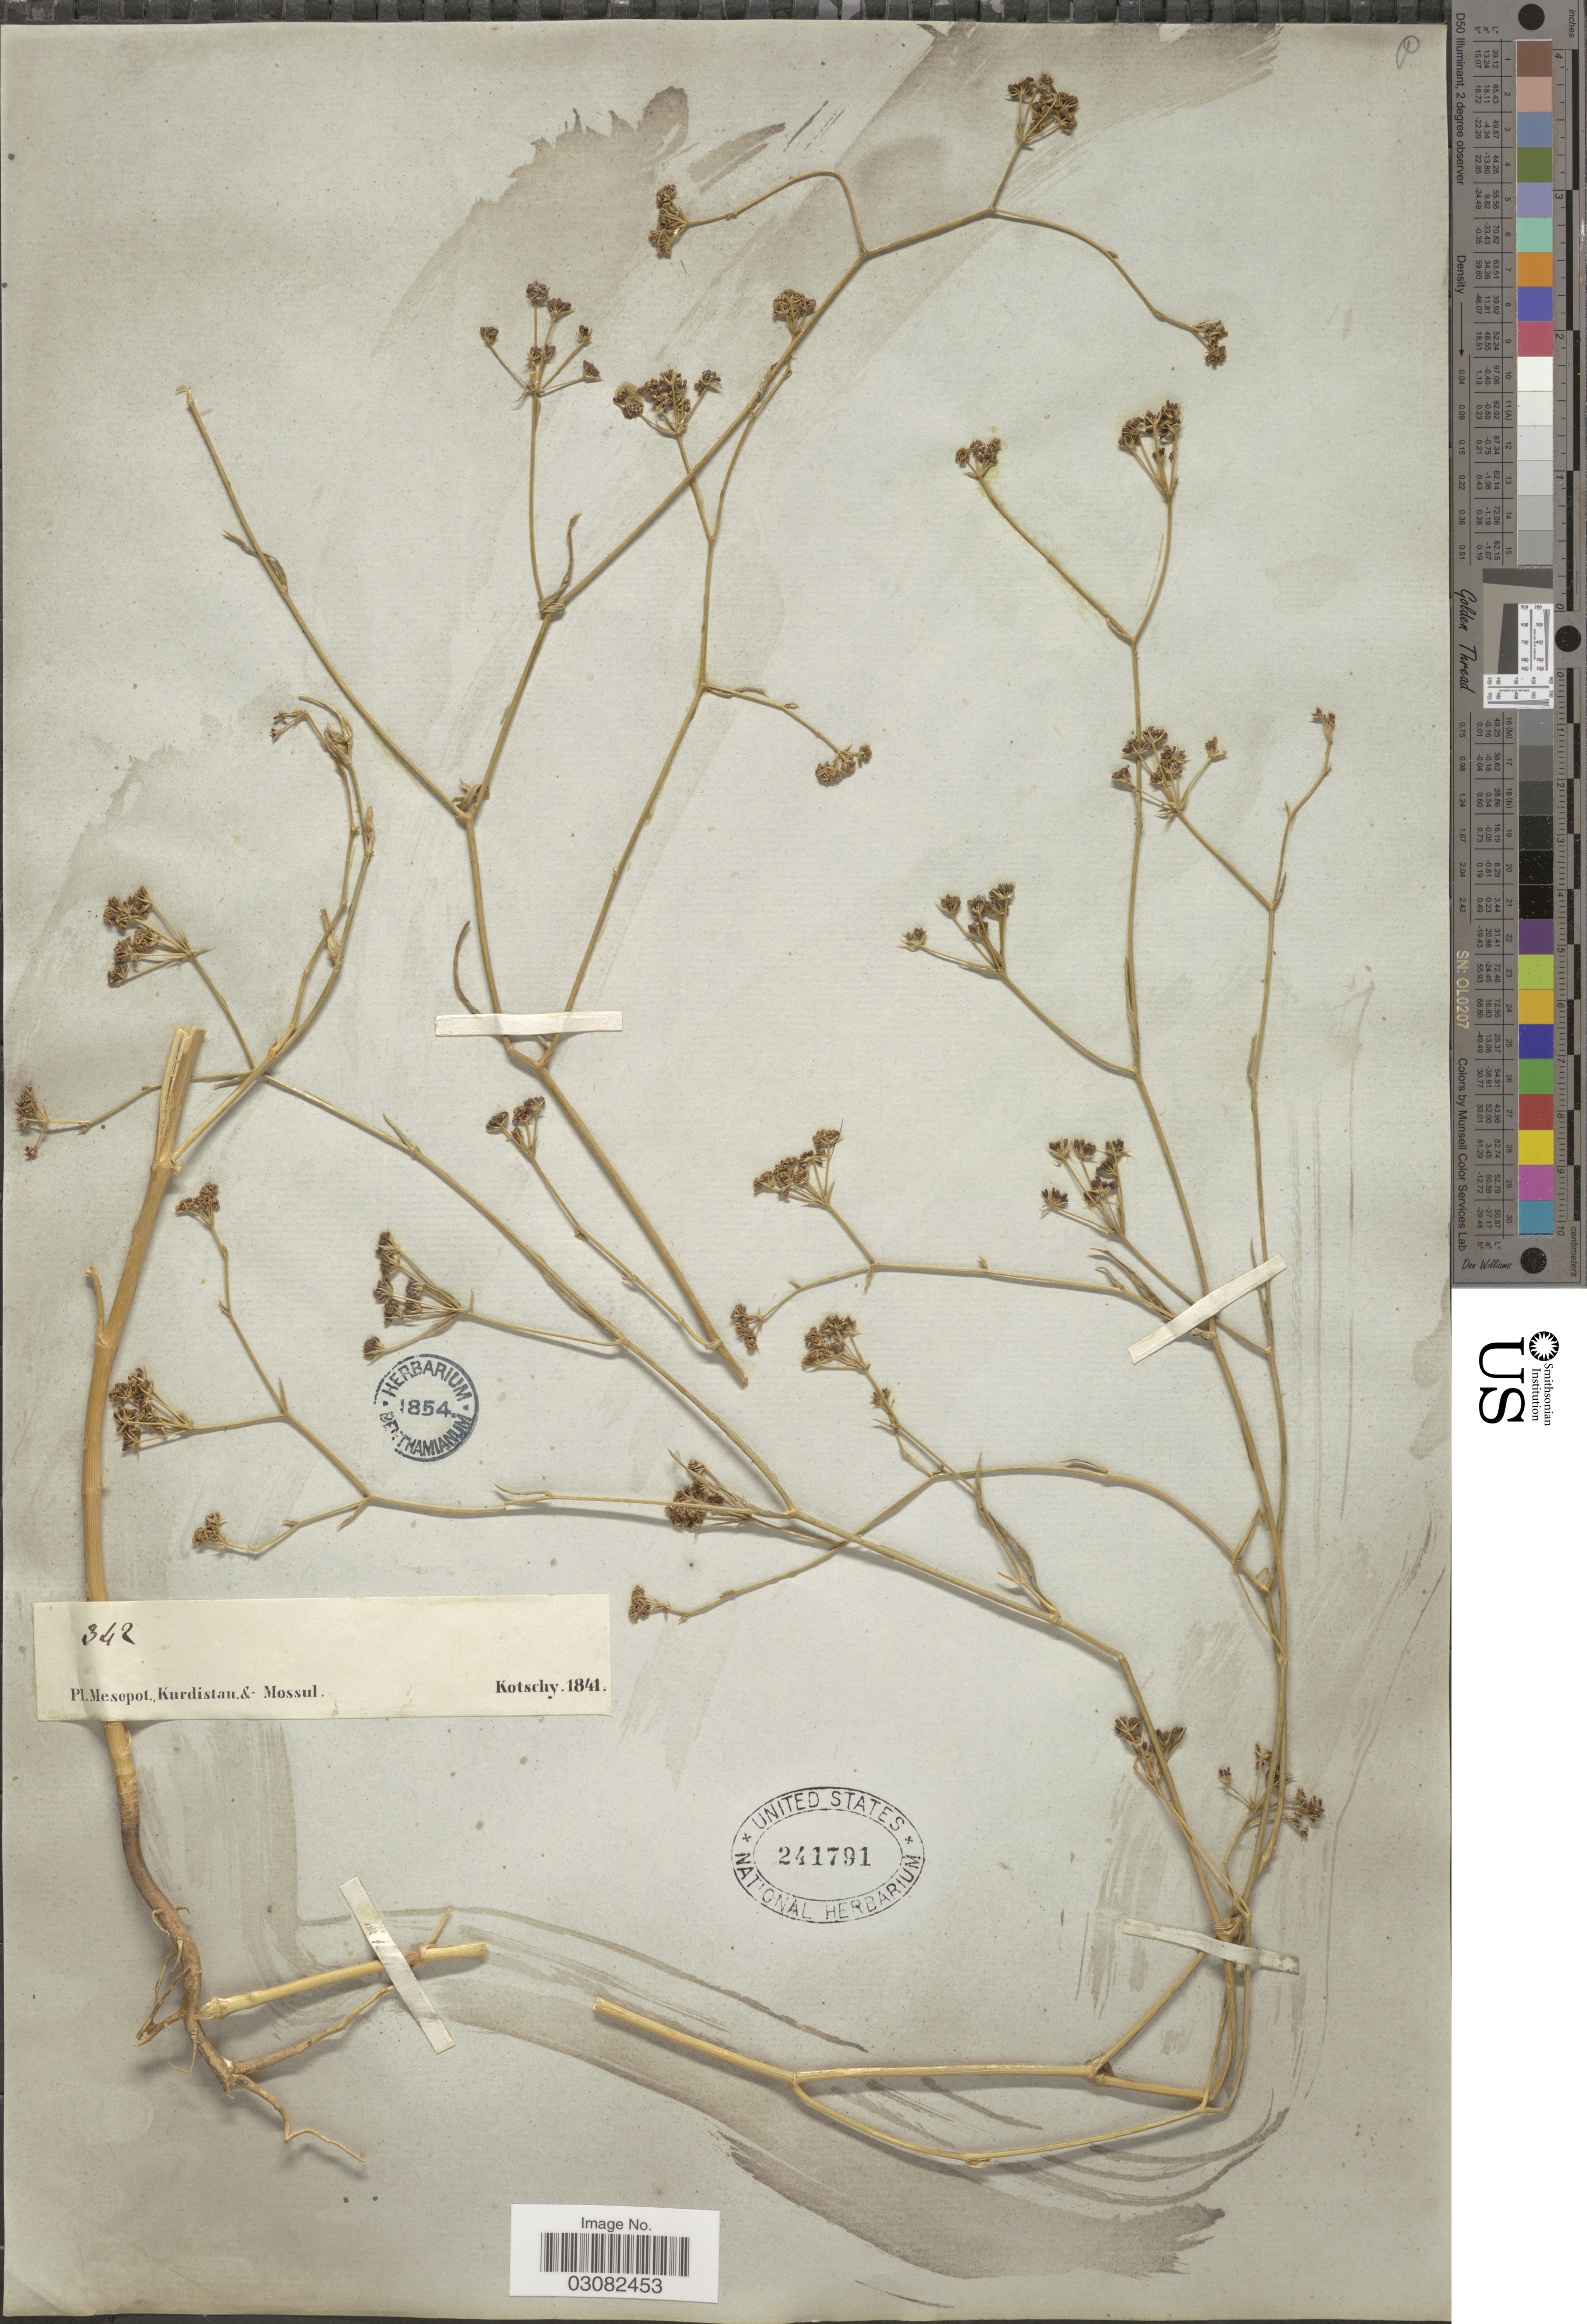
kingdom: Plantae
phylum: Tracheophyta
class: Magnoliopsida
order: Apiales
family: Apiaceae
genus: Bupleurum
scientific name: Bupleurum sp.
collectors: Kotschy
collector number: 342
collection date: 1841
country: Iran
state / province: Kurdistan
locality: Mesepot., Kurdistan & Mossul.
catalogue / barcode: US 241791